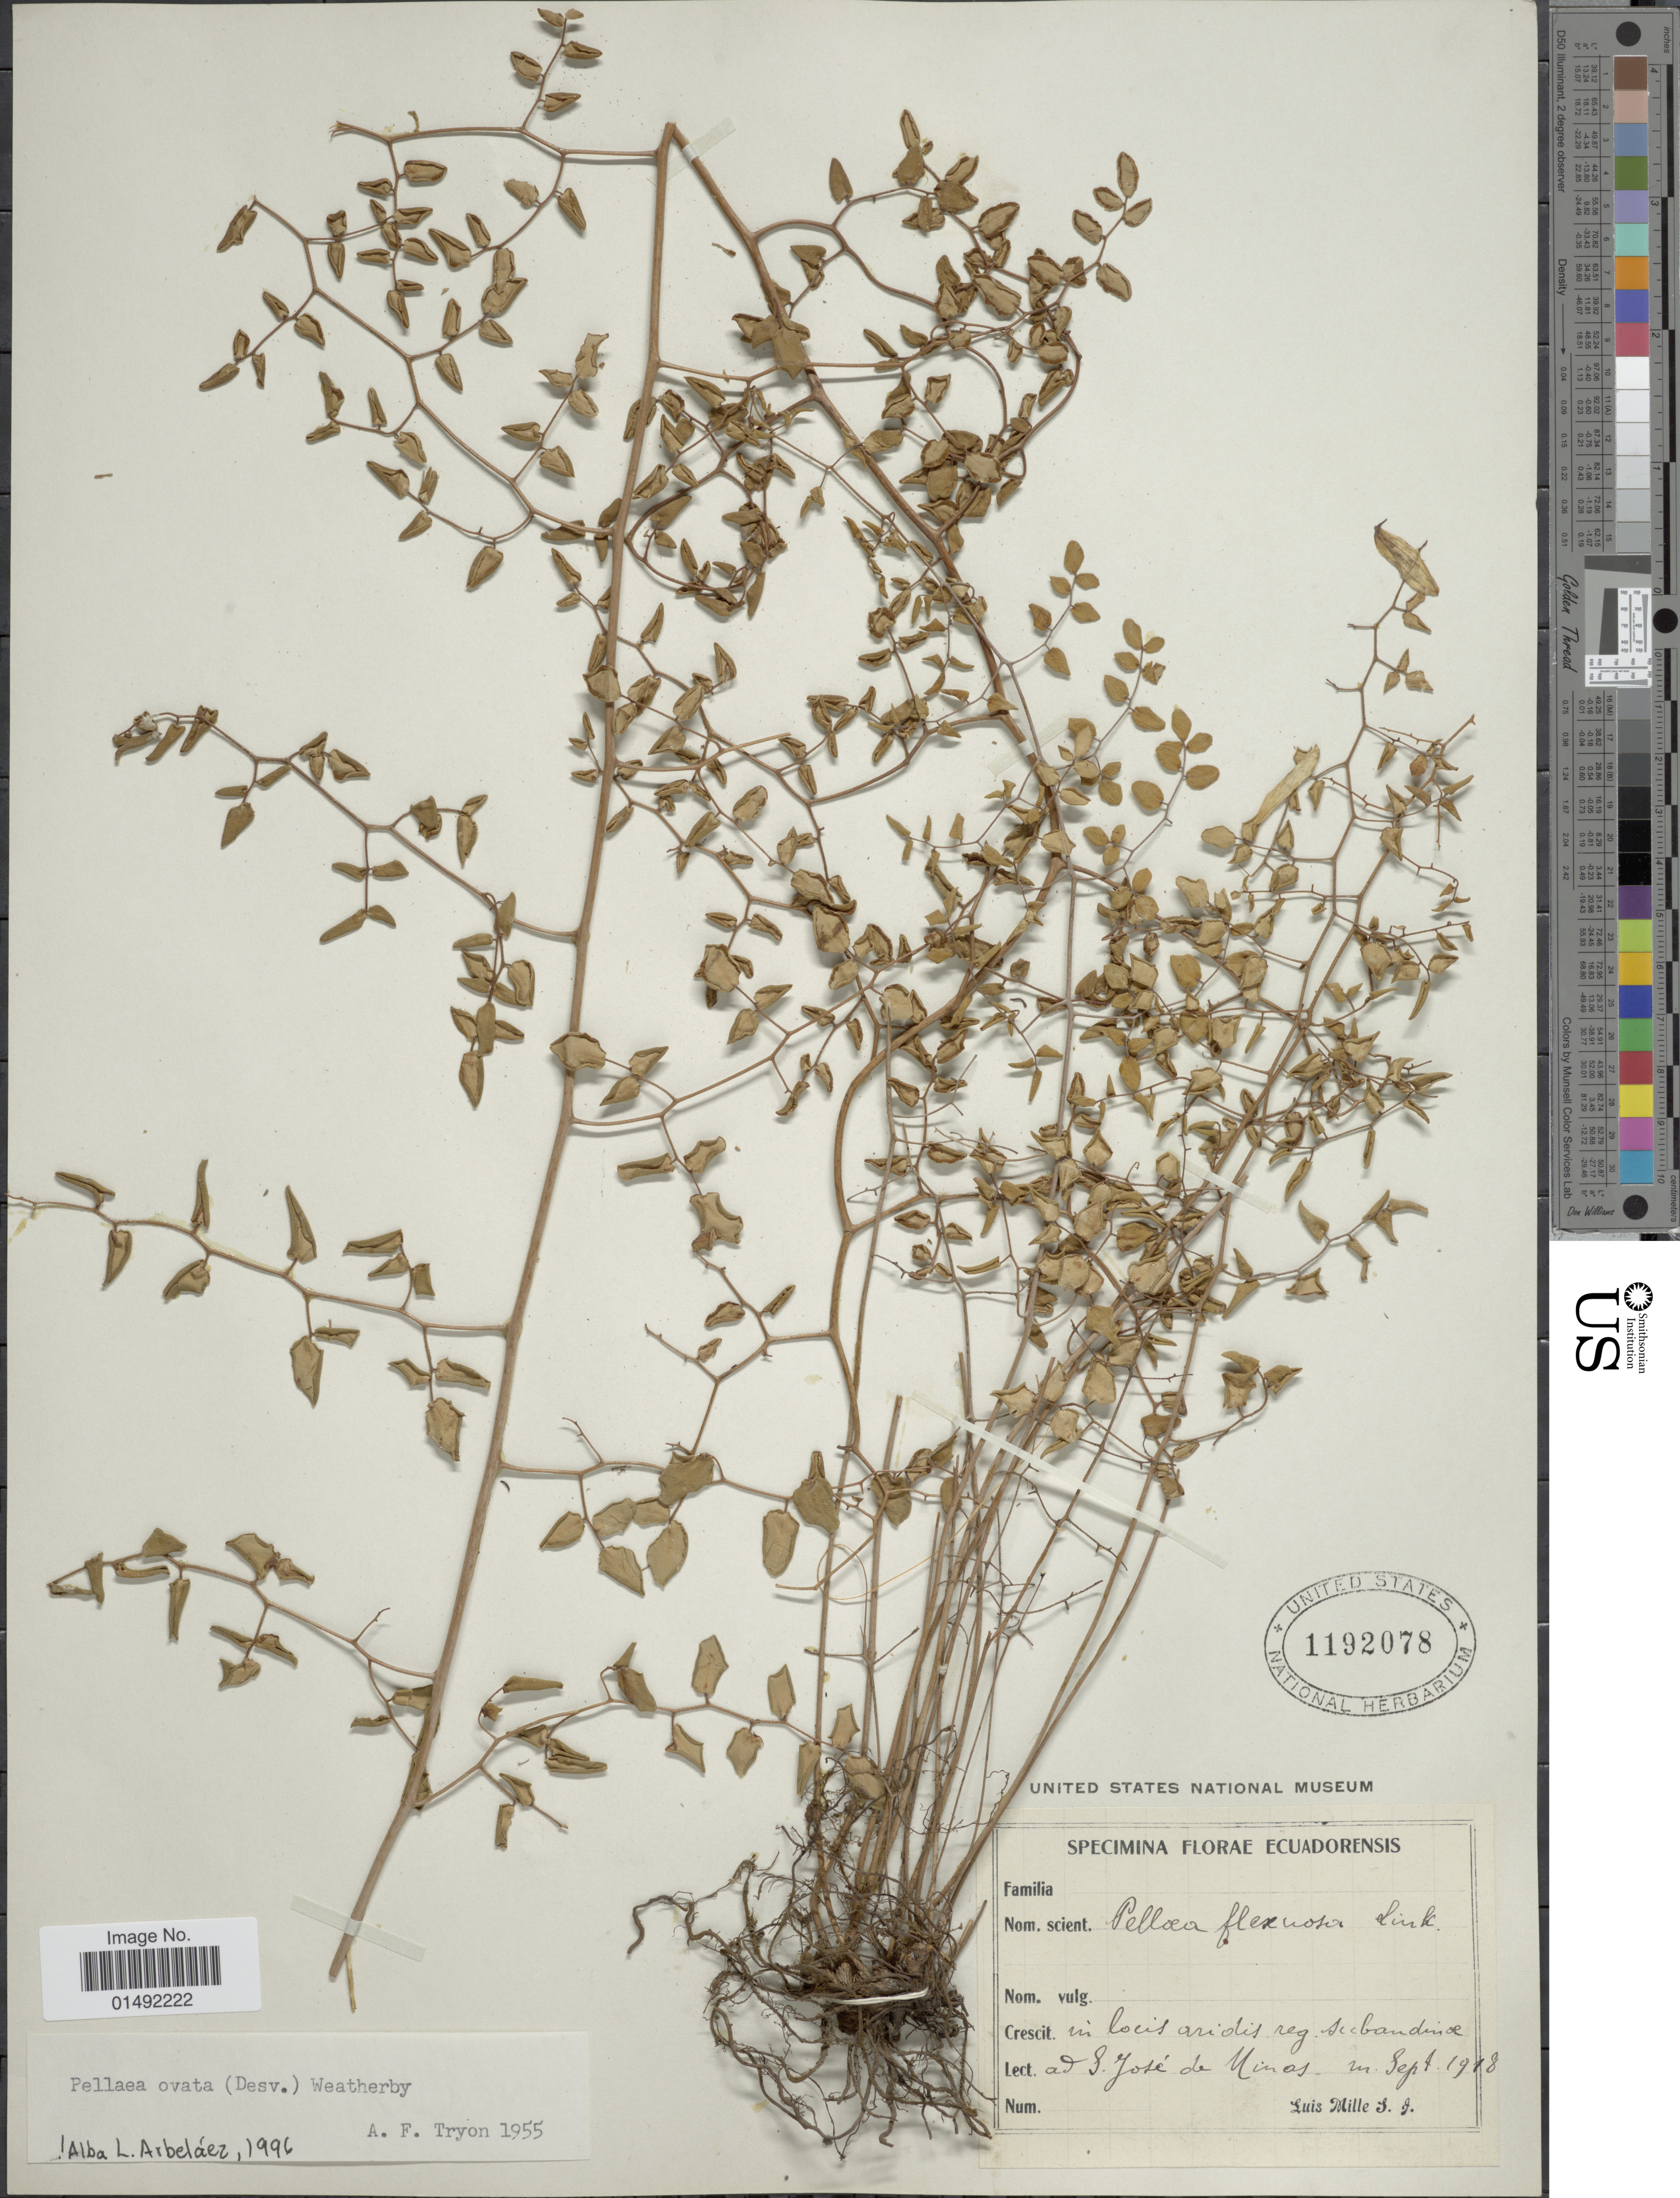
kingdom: Plantae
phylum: Tracheophyta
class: Polypodiopsida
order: Polypodiales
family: Pteridaceae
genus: Pellaea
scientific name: Pellaea ovata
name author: (Desv.) Weath.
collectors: L. Mille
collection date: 1918-09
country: Ecuador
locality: In locis aridis reg subandinæ as S. José de Minas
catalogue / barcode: US 1192078